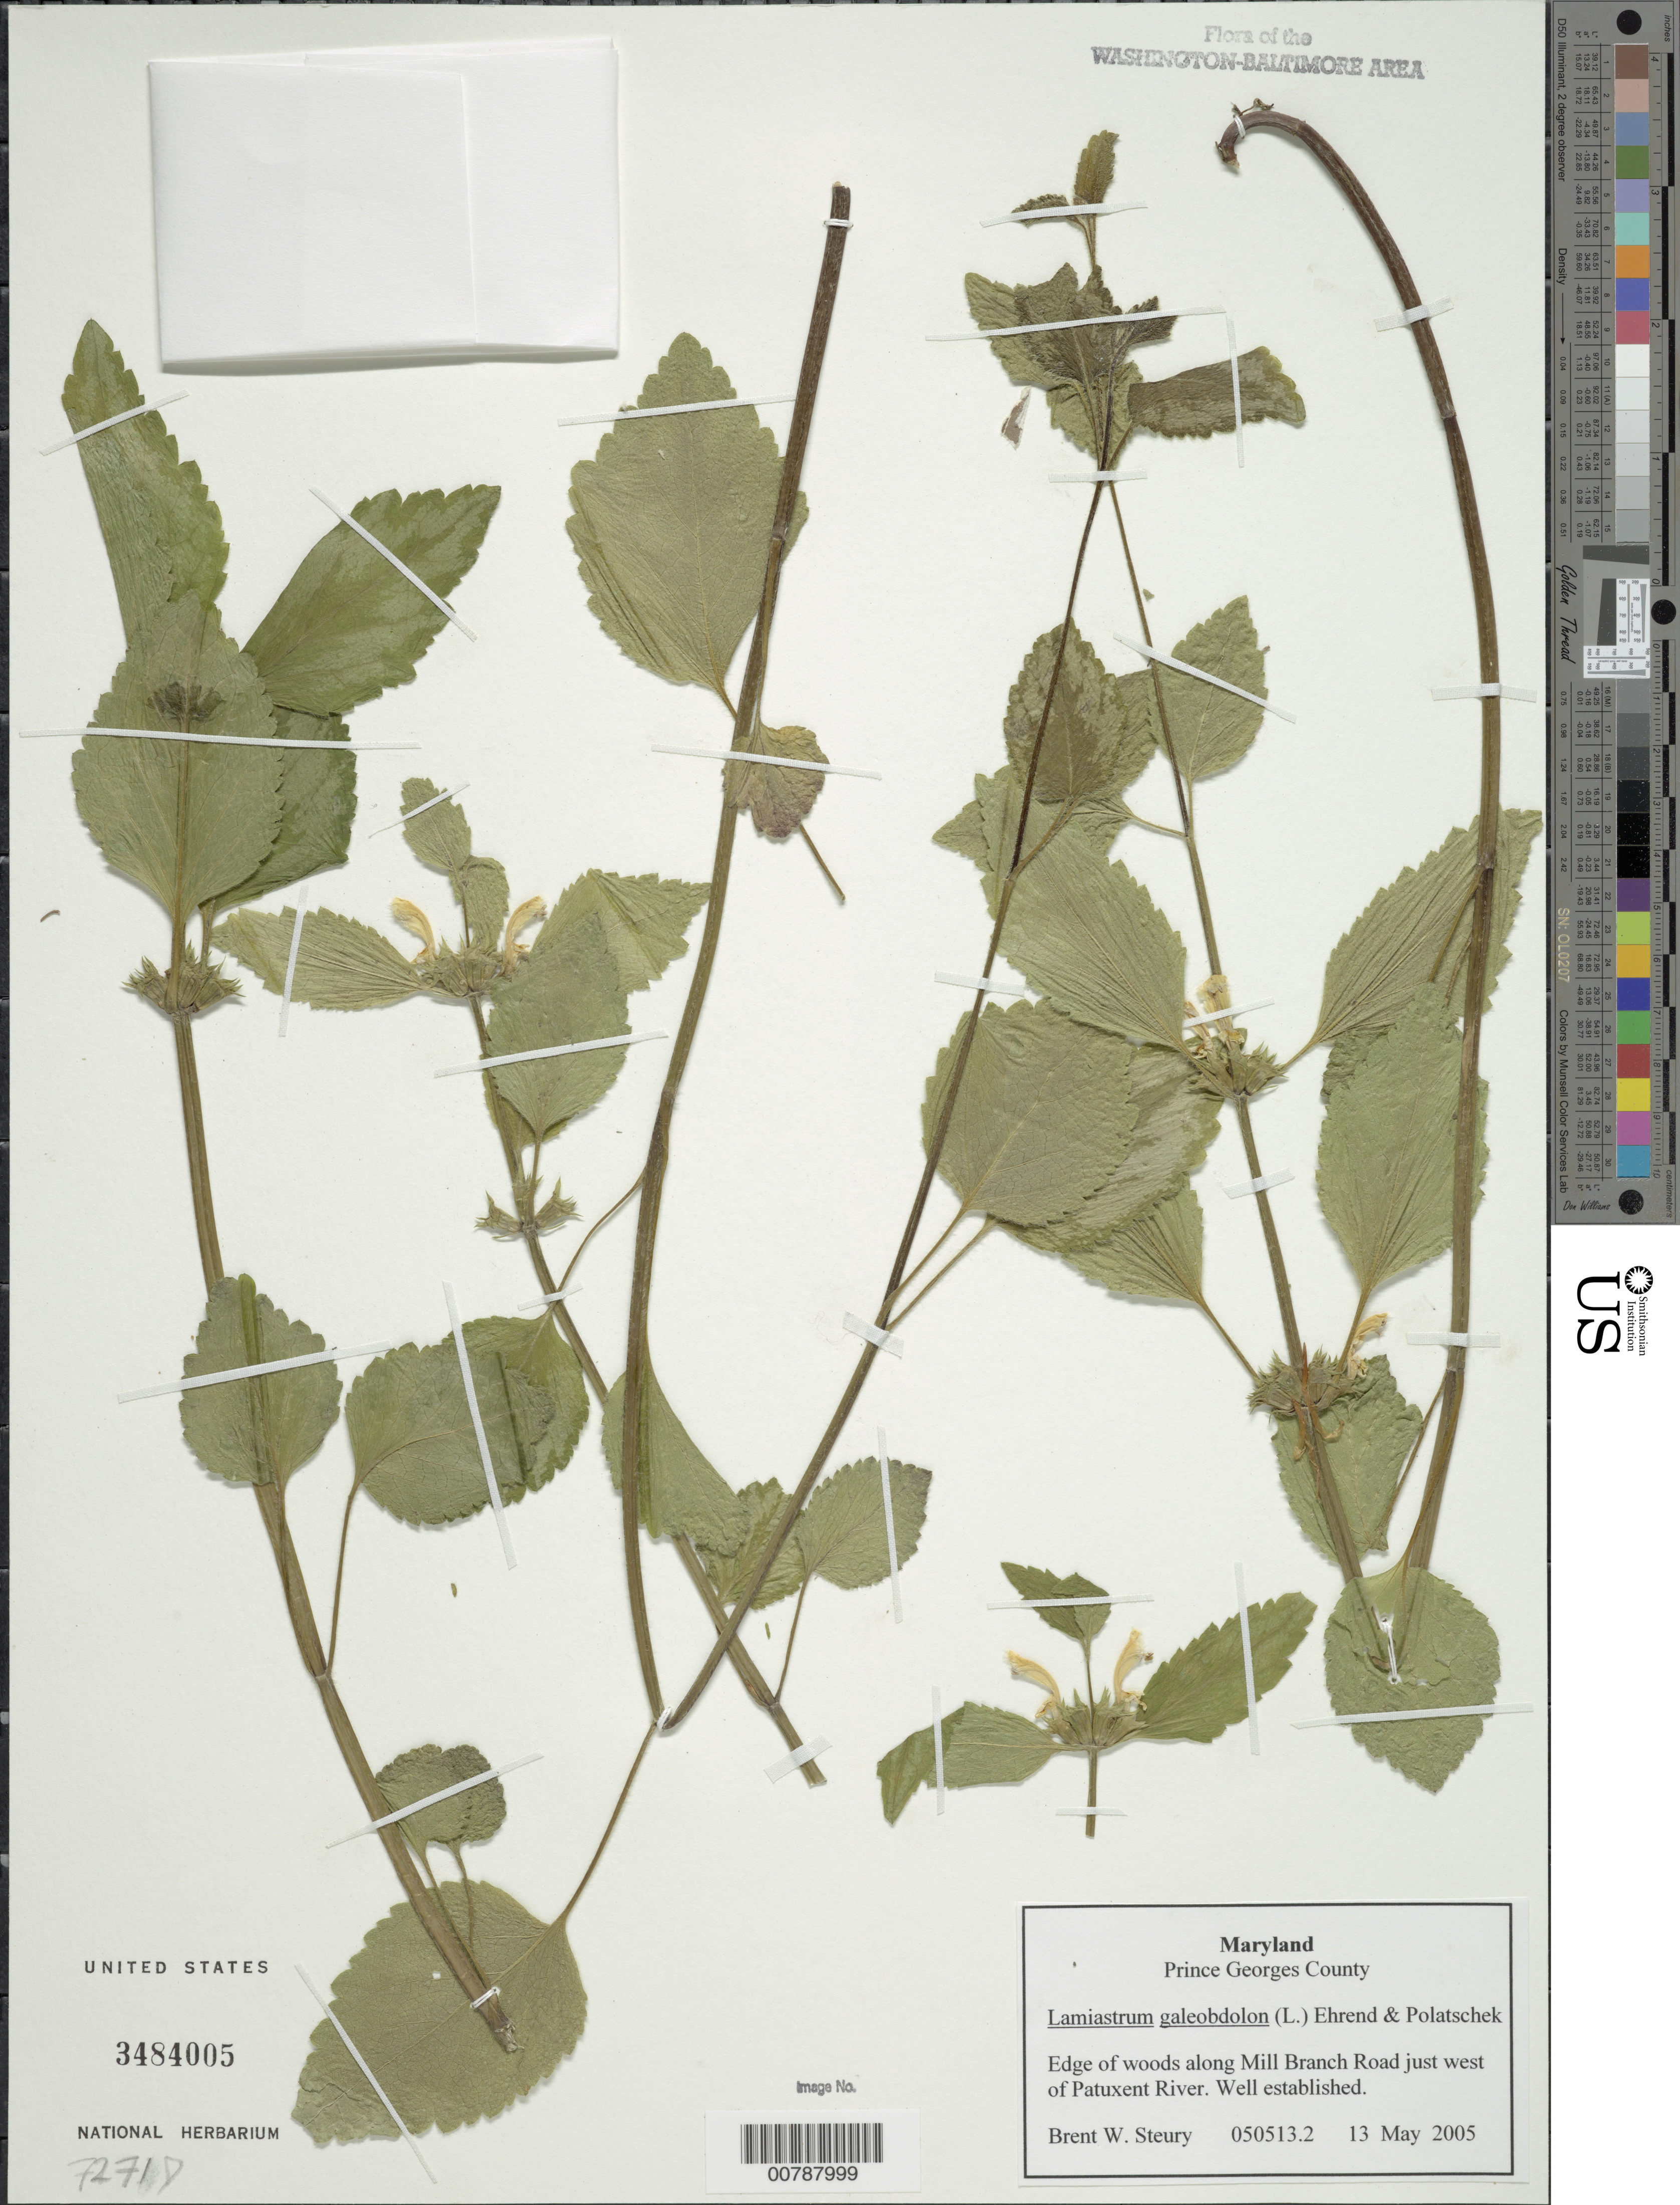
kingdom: Plantae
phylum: Tracheophyta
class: Magnoliopsida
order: Lamiales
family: Lamiaceae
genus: Lamiastrum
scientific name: Lamiastrum galeobdolon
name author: (L.) Ehrend. & Polatschek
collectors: B. Steury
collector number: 050513.2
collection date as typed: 13 May 2005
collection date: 2005-05-13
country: United States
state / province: Maryland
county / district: Prince George's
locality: Along Mill Branch Road just west of Patuxent River.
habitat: Edge of woods.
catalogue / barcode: US 3484005